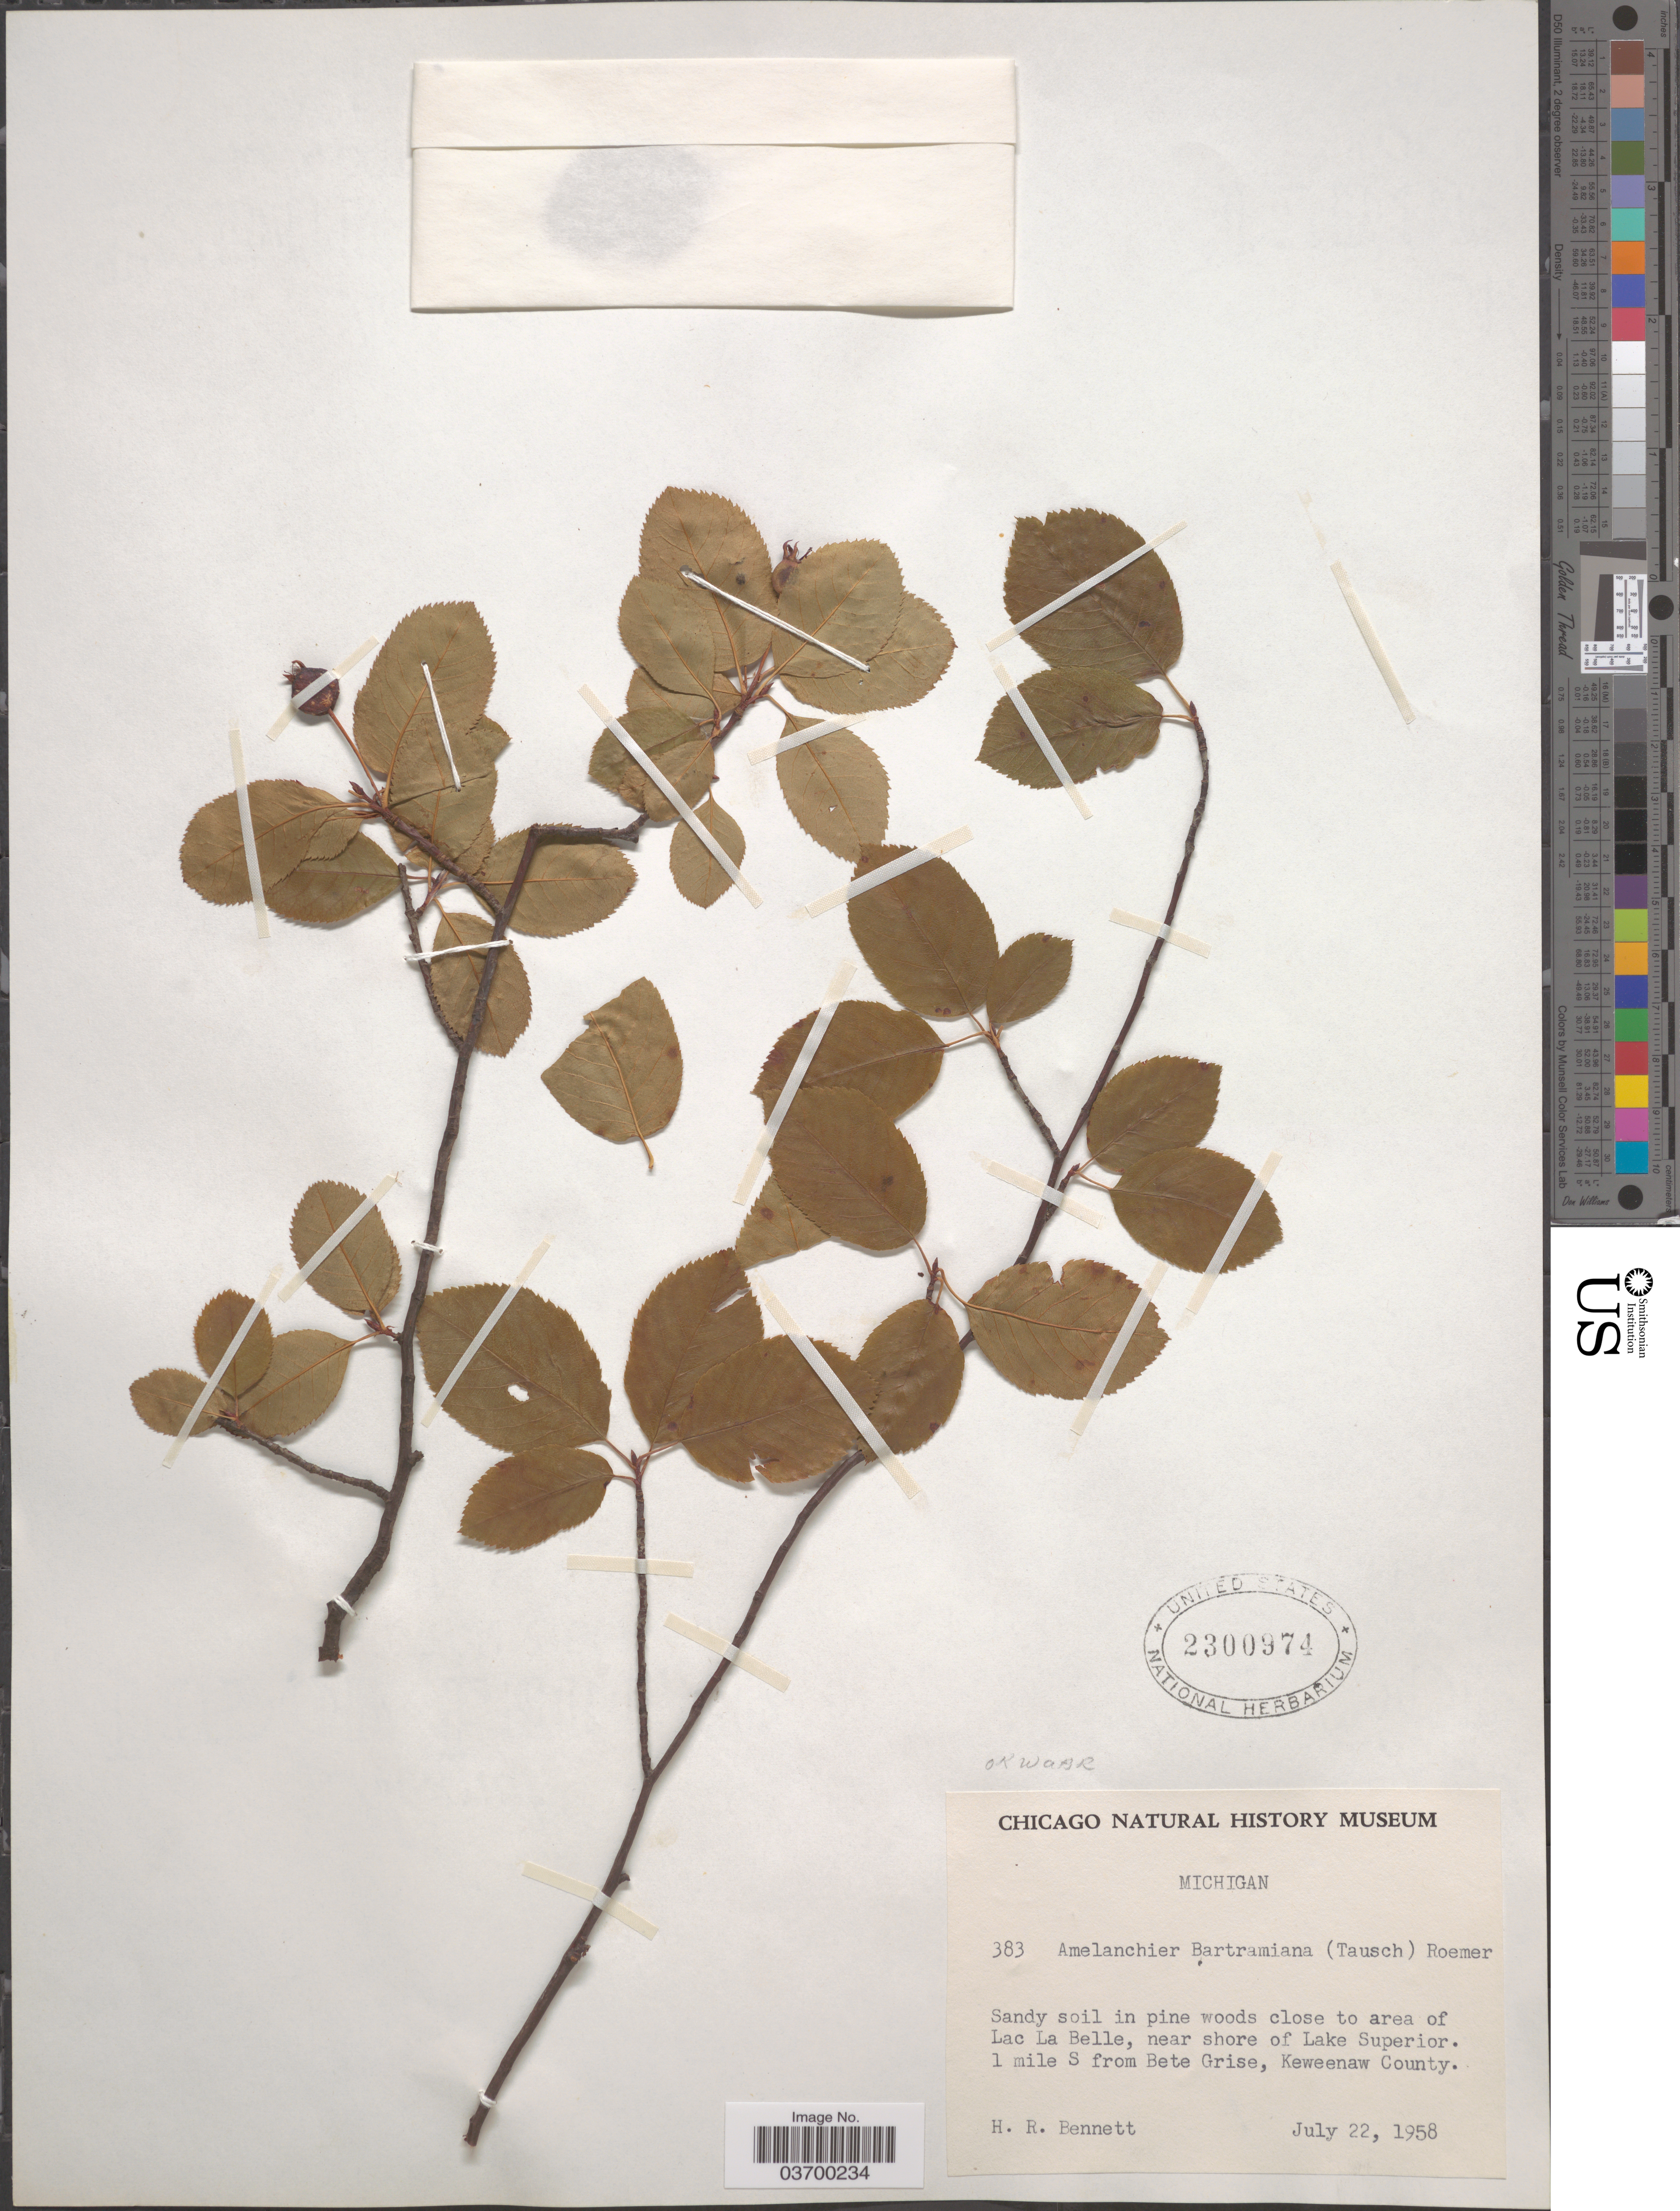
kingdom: Plantae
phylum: Tracheophyta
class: Magnoliopsida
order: Rosales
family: Rosaceae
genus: Amelanchier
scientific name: Amelanchier bartramiana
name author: (Tausch) M. Roem.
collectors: H. R. Bennett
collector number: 383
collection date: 1958-07-22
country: United States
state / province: Michigan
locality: Sandy soil in pine woods close to area of Lac La Belle, near shore of Lake Superior. 1 mile S from Bete Grise, Keweenaw County.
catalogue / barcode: US 2300974